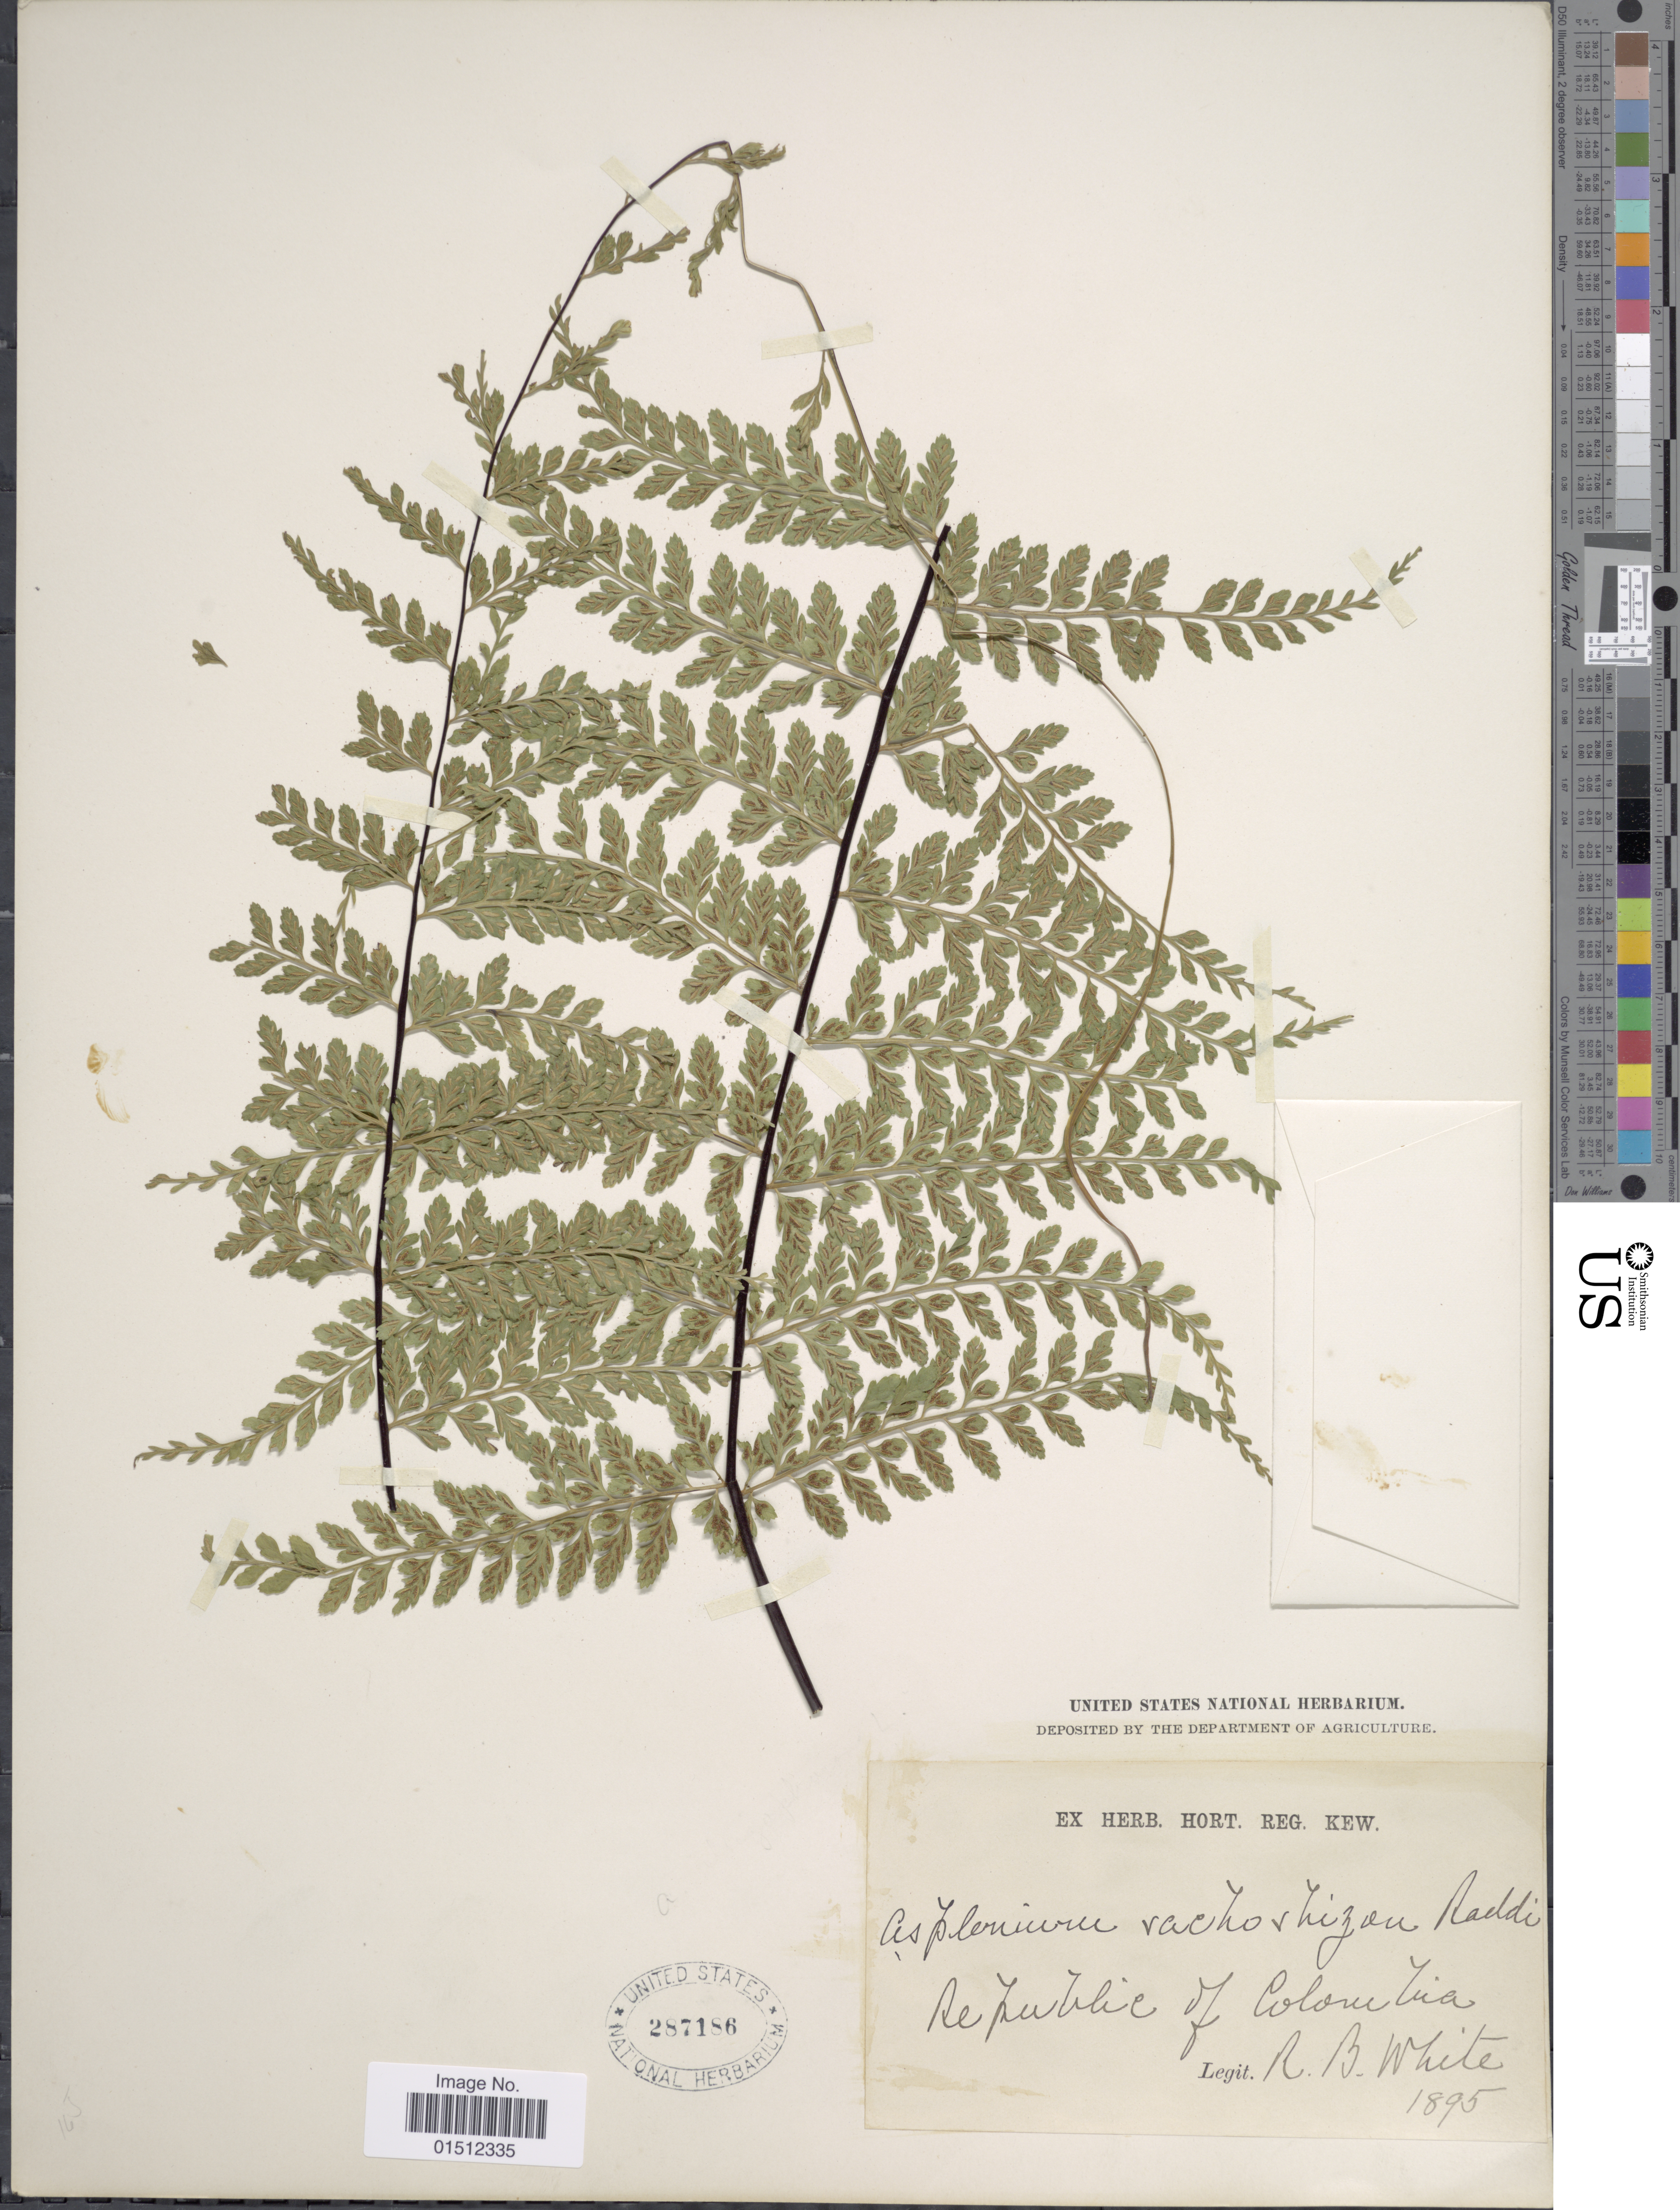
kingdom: Plantae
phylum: Tracheophyta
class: Polypodiopsida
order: Polypodiales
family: Aspleniaceae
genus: Asplenium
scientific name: Asplenium radicans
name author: L.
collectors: R. B. White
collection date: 1895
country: Colombia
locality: Republic of Colombia.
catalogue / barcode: US 287186